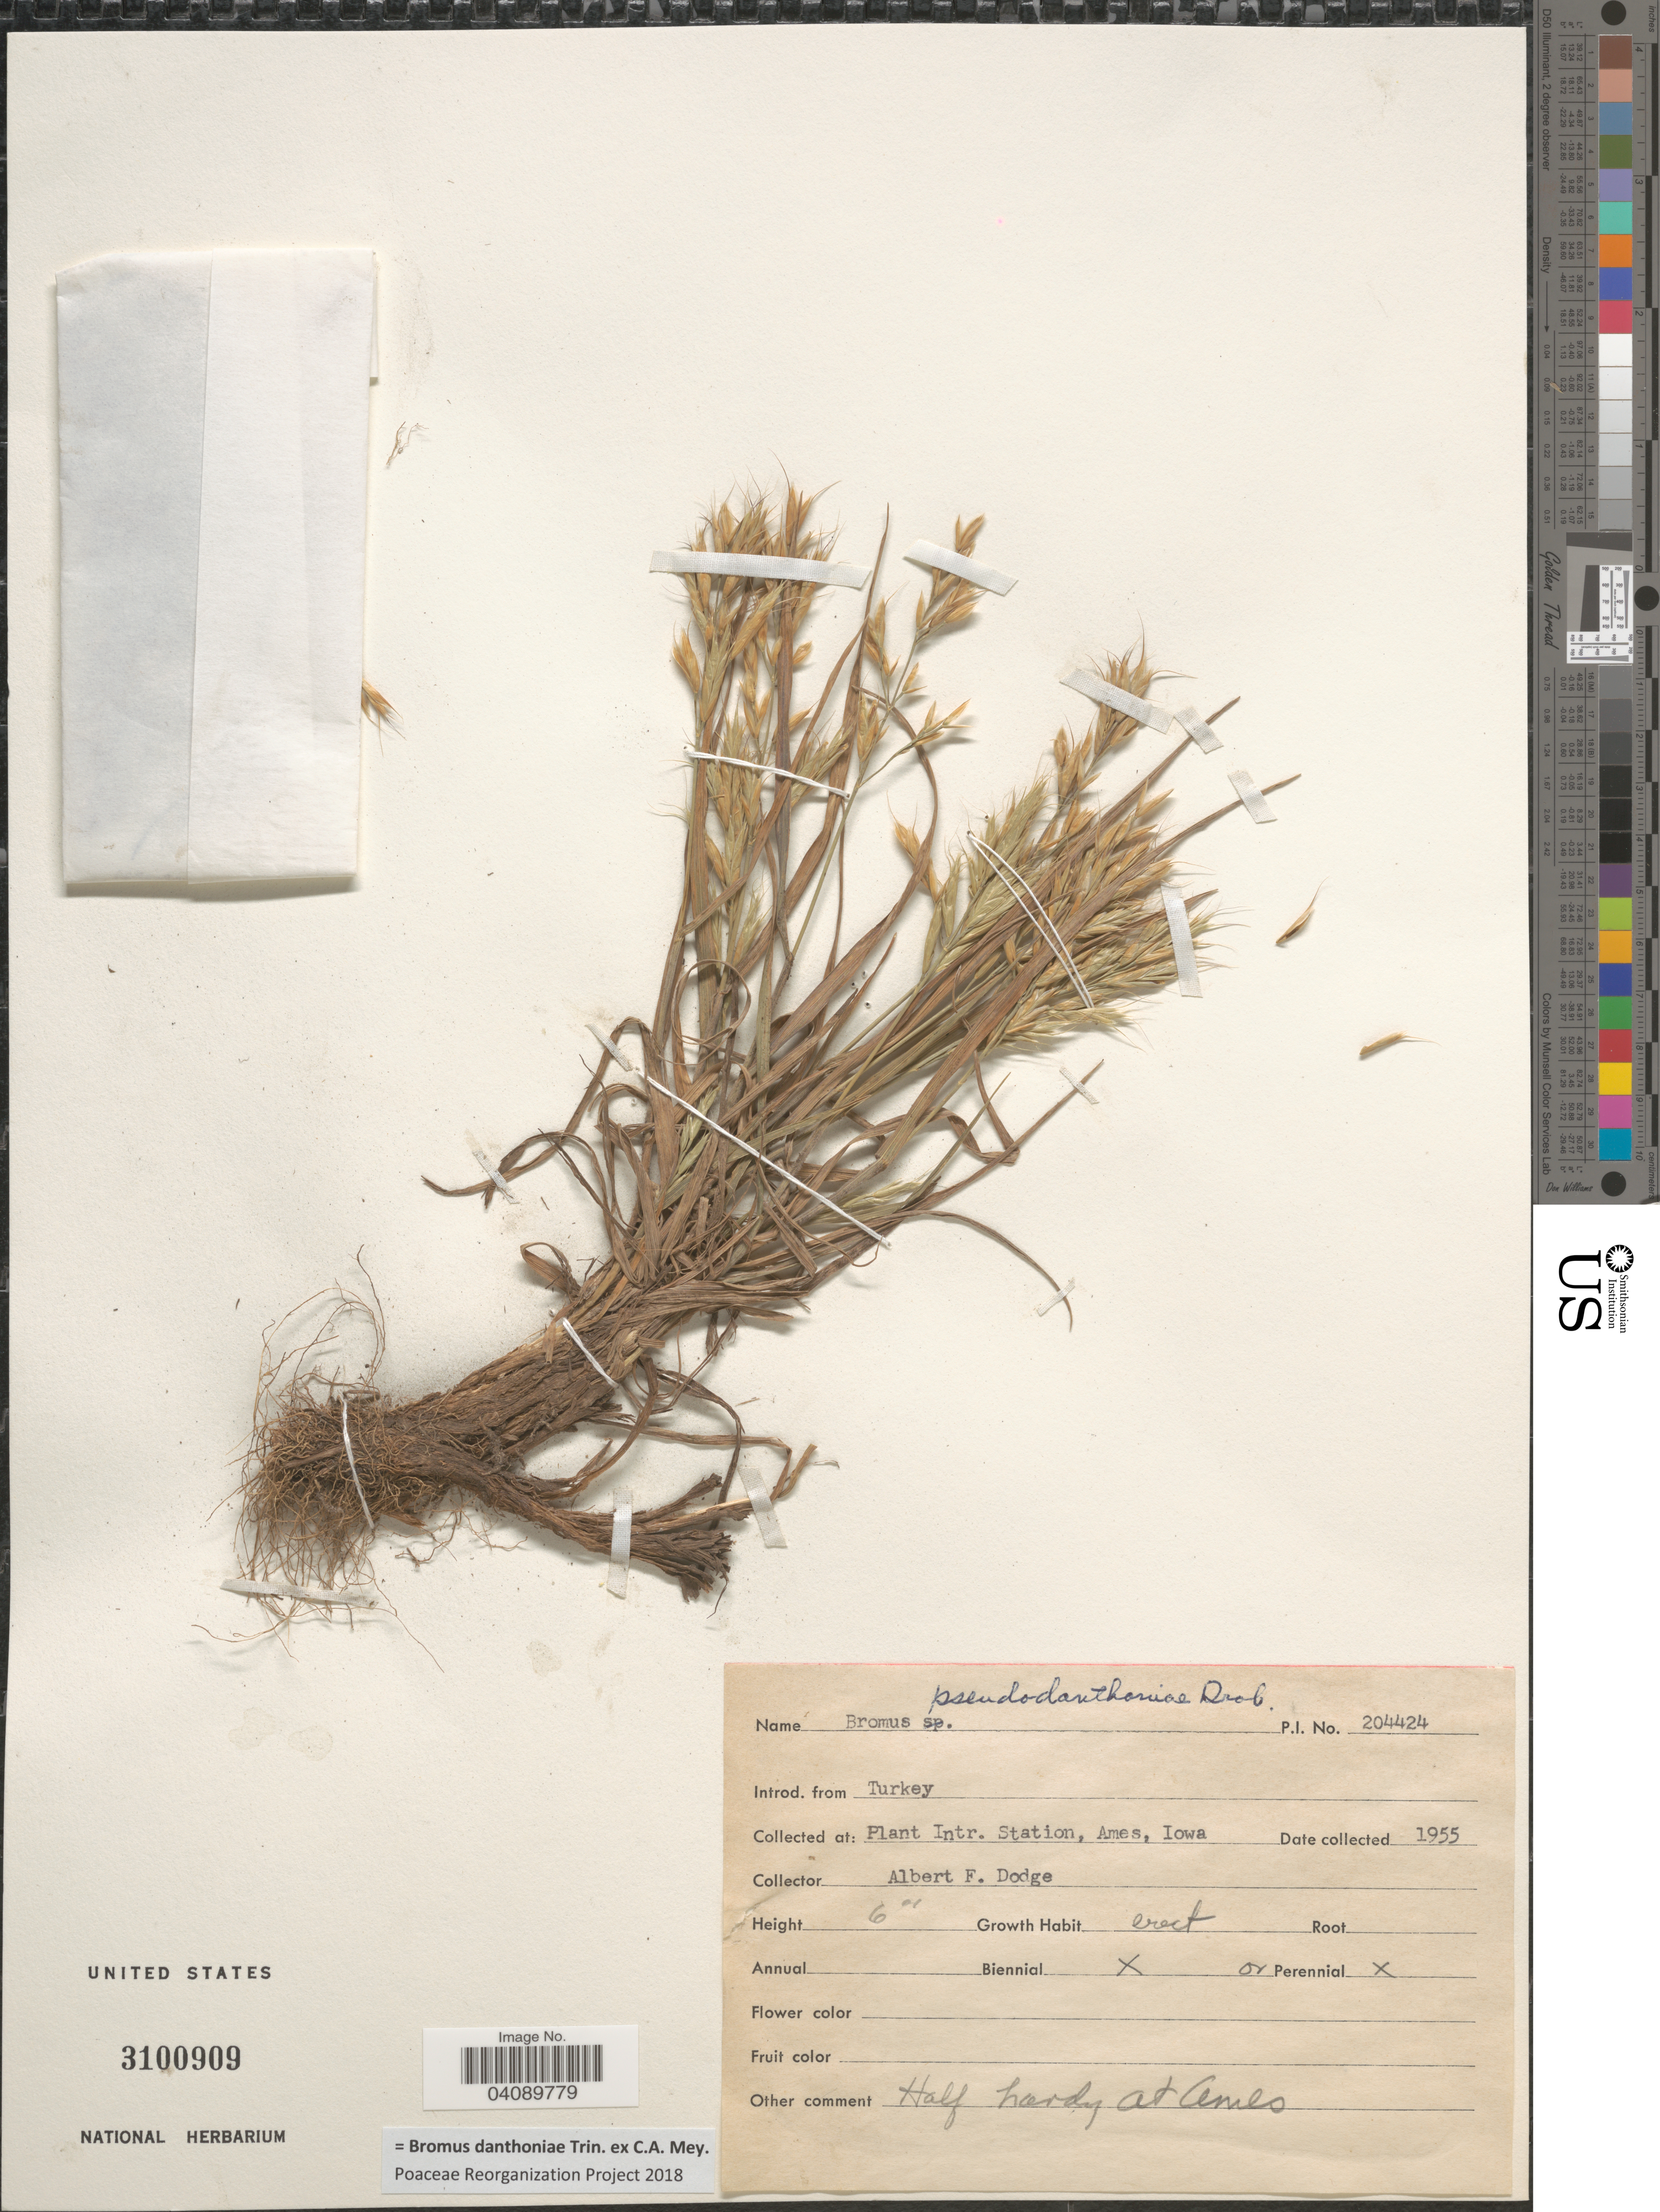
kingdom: Plantae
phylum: Tracheophyta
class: Liliopsida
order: Poales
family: Poaceae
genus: Bromus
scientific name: Bromus danthoniae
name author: Trin. ex C.A. Mey.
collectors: A. Dodge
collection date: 1955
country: United States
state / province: Iowa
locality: Plant. Intr. Station, Ames.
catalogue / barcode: US 3100909